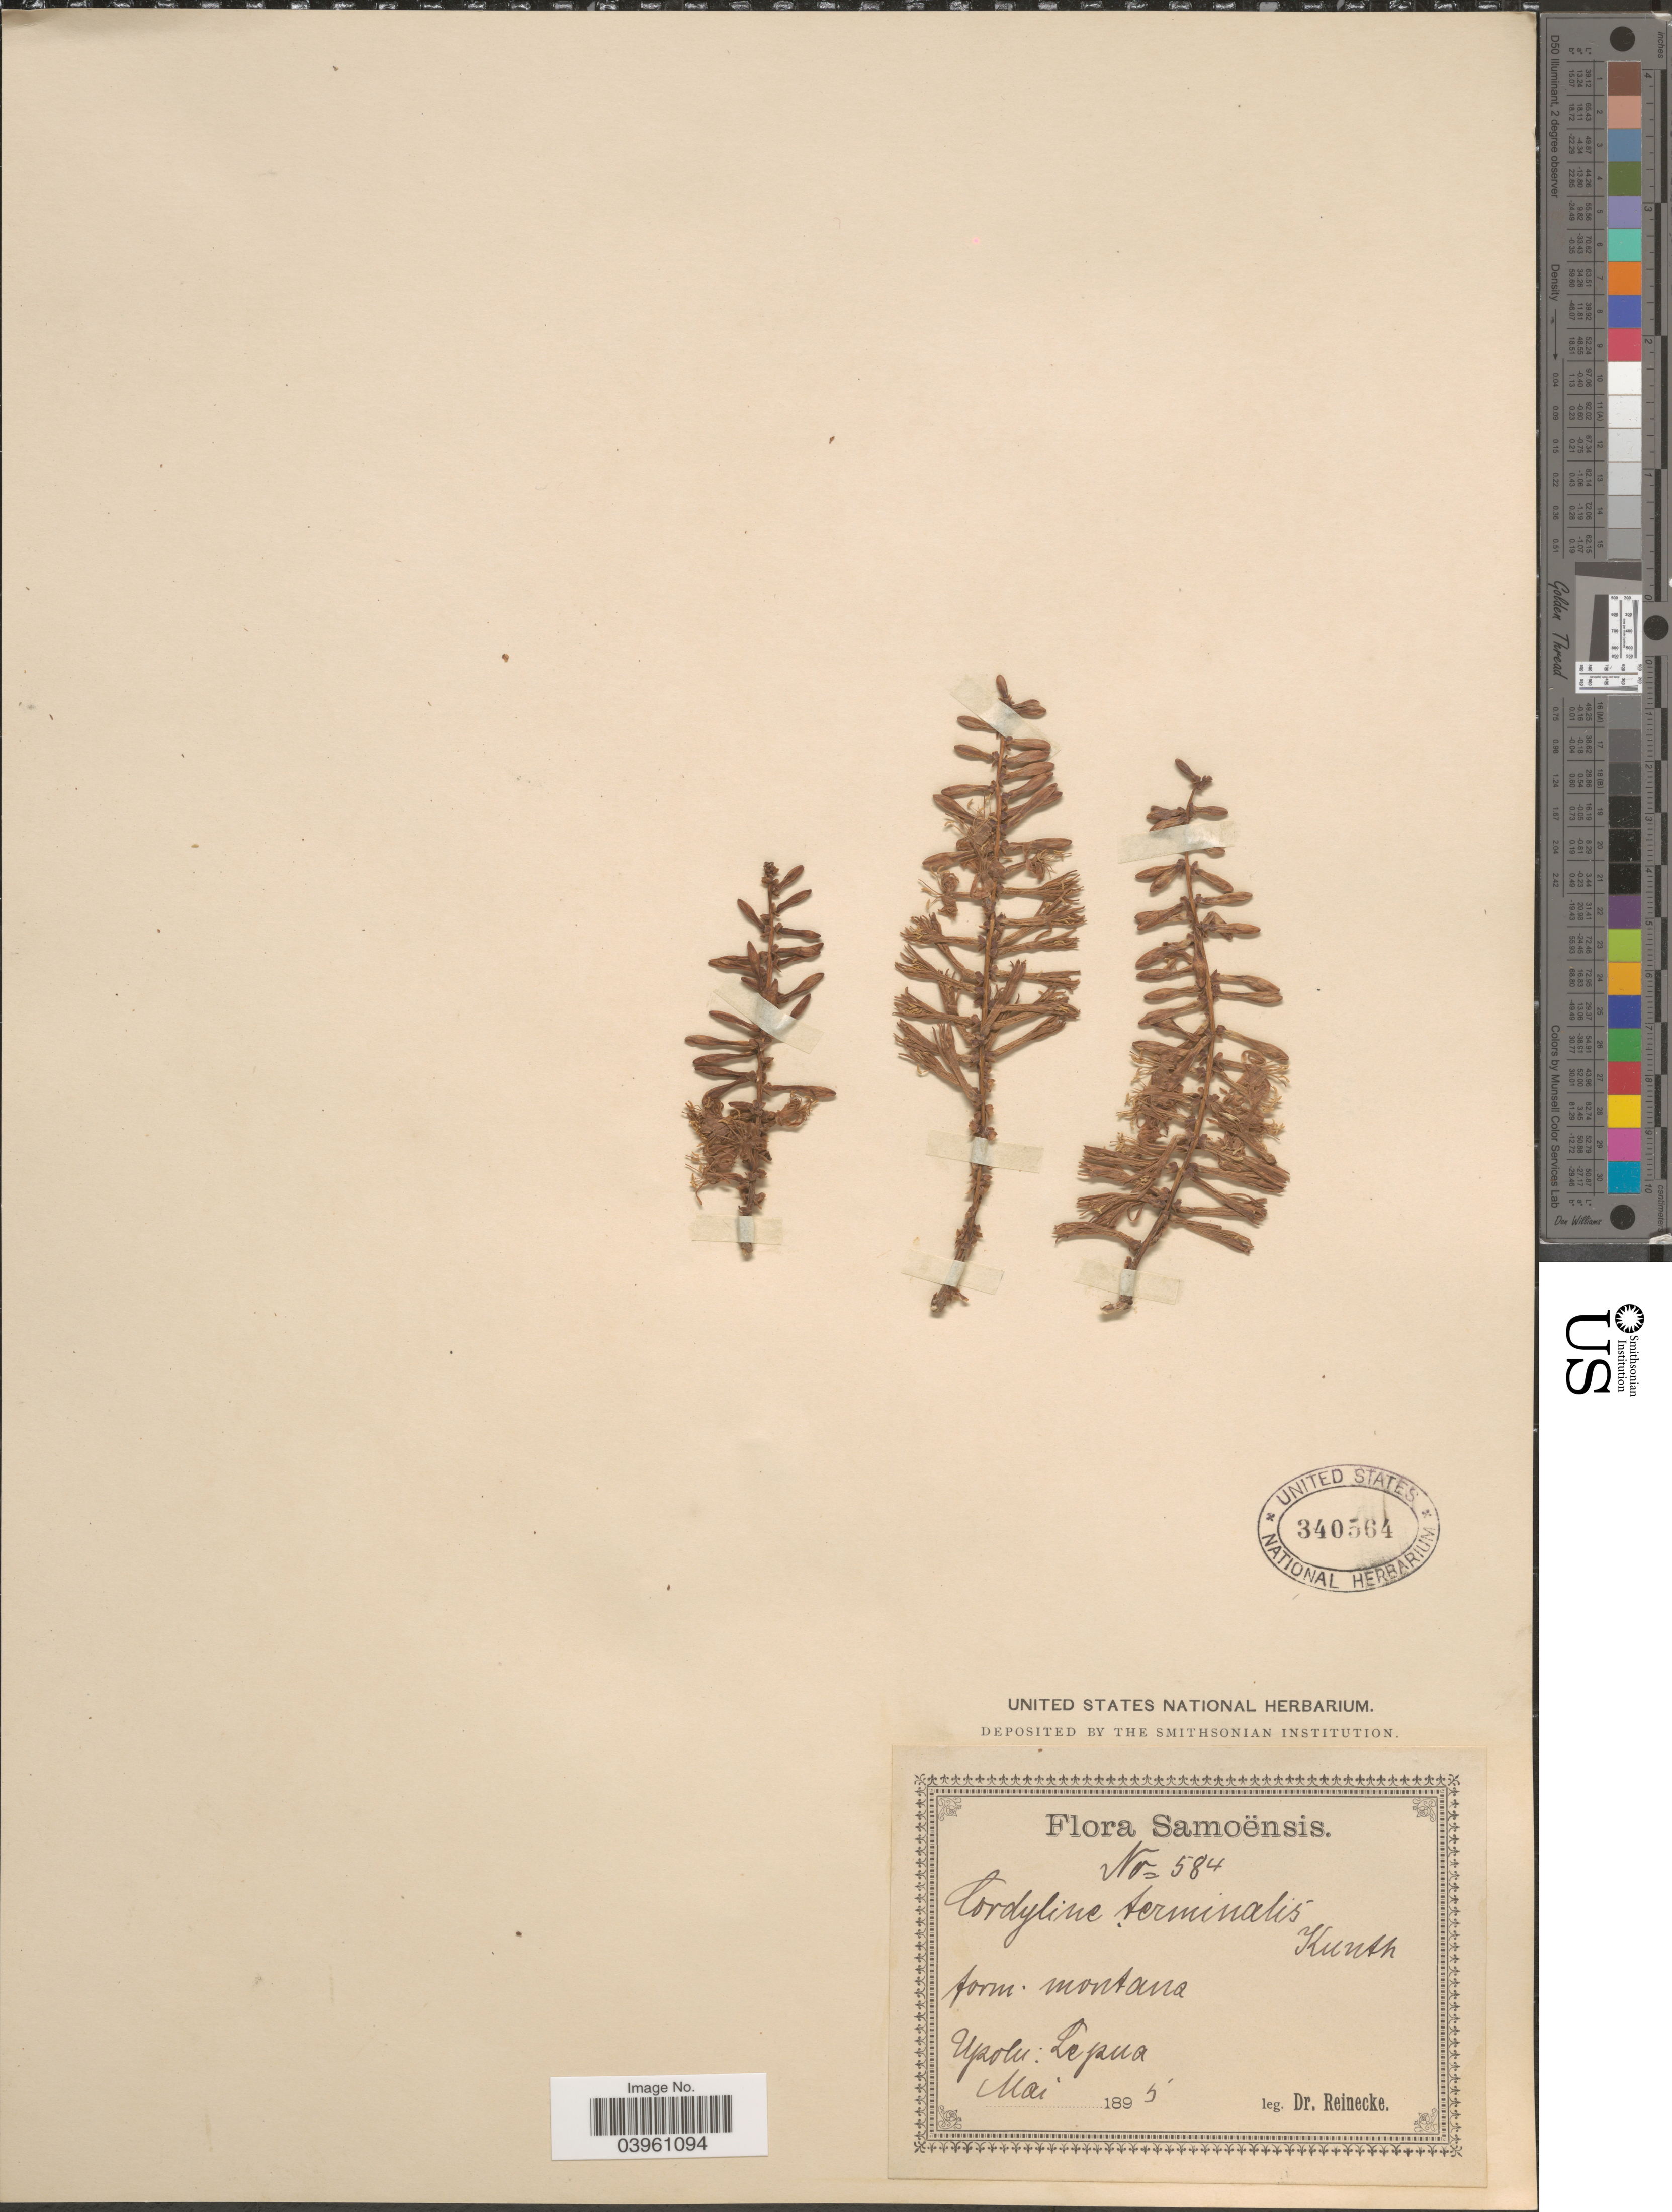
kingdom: Plantae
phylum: Tracheophyta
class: Liliopsida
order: Asparagales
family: Asparagaceae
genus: Cordyline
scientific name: Cordyline terminalis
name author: (L.) Kunth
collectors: -- Reinecke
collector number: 584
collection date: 1895-05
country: Samoa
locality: Upolu: Lepea.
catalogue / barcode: US 340564